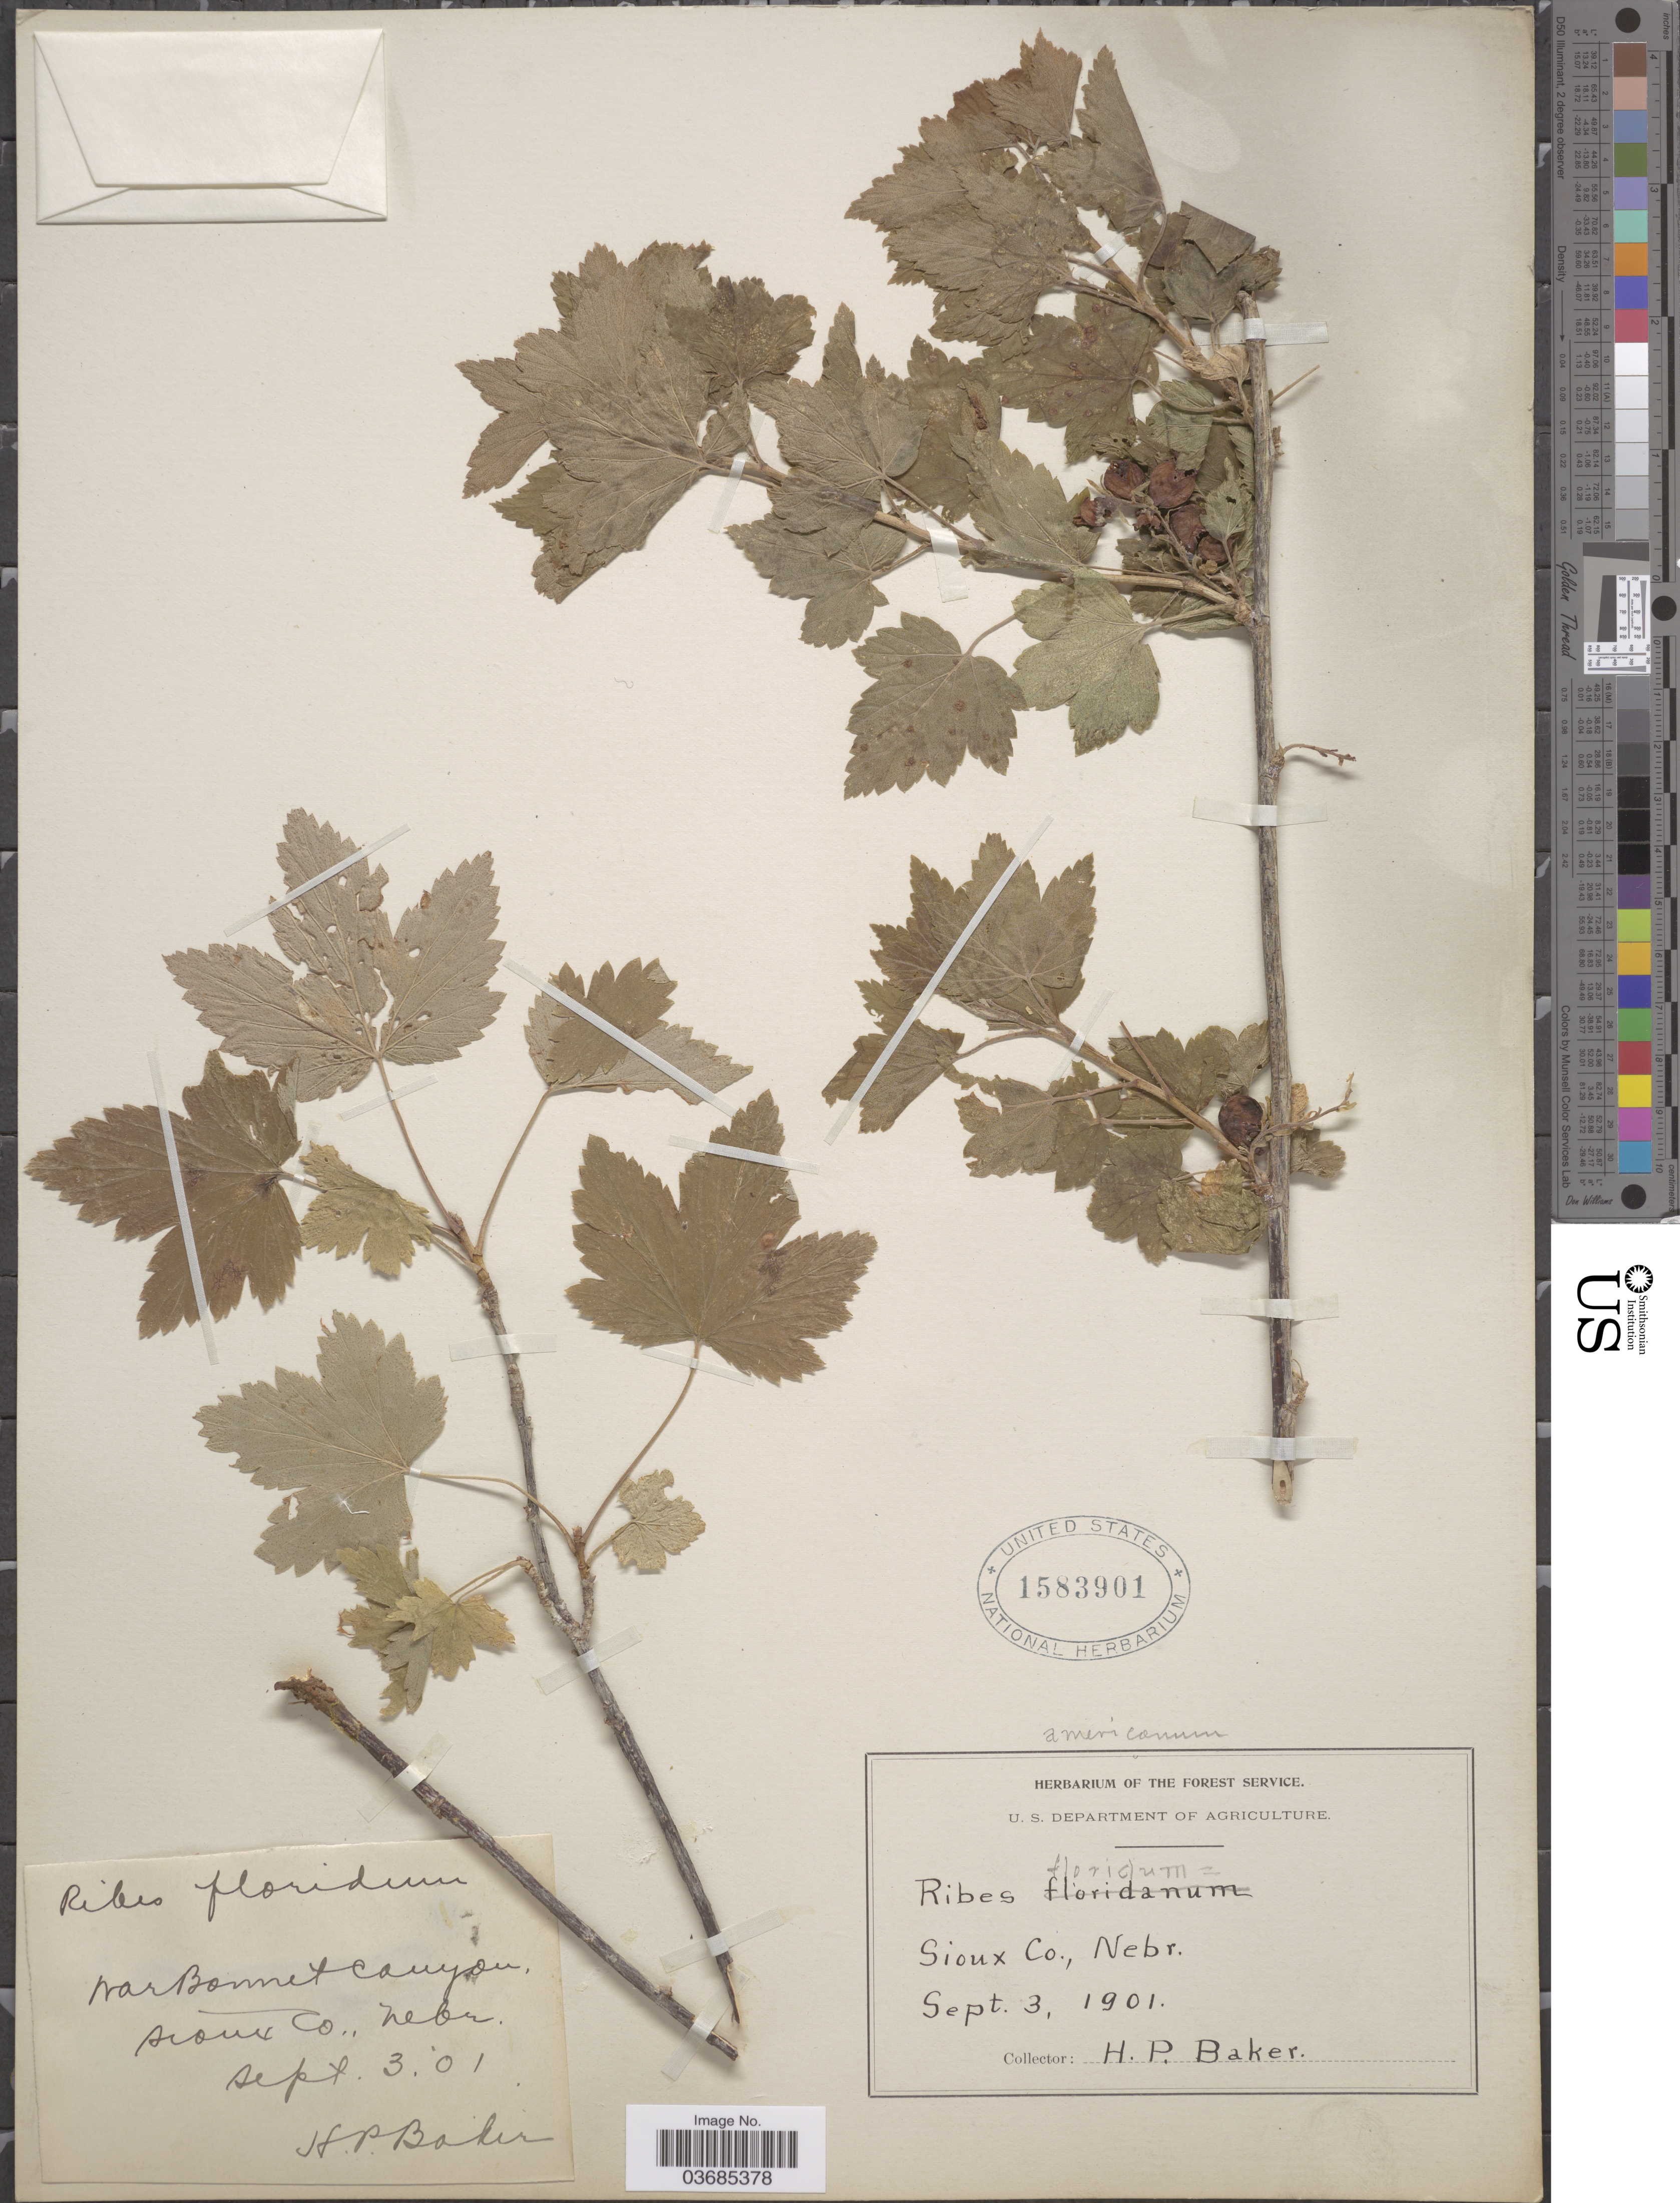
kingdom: Plantae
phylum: Tracheophyta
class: Magnoliopsida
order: Saxifragales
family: Grossulariaceae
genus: Ribes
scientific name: Ribes americanum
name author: Mill.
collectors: H. P. Baker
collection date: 1901-09-03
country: United States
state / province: Nebraska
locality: Sioux Co. WarBonnet Canyon.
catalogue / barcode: US 1583901